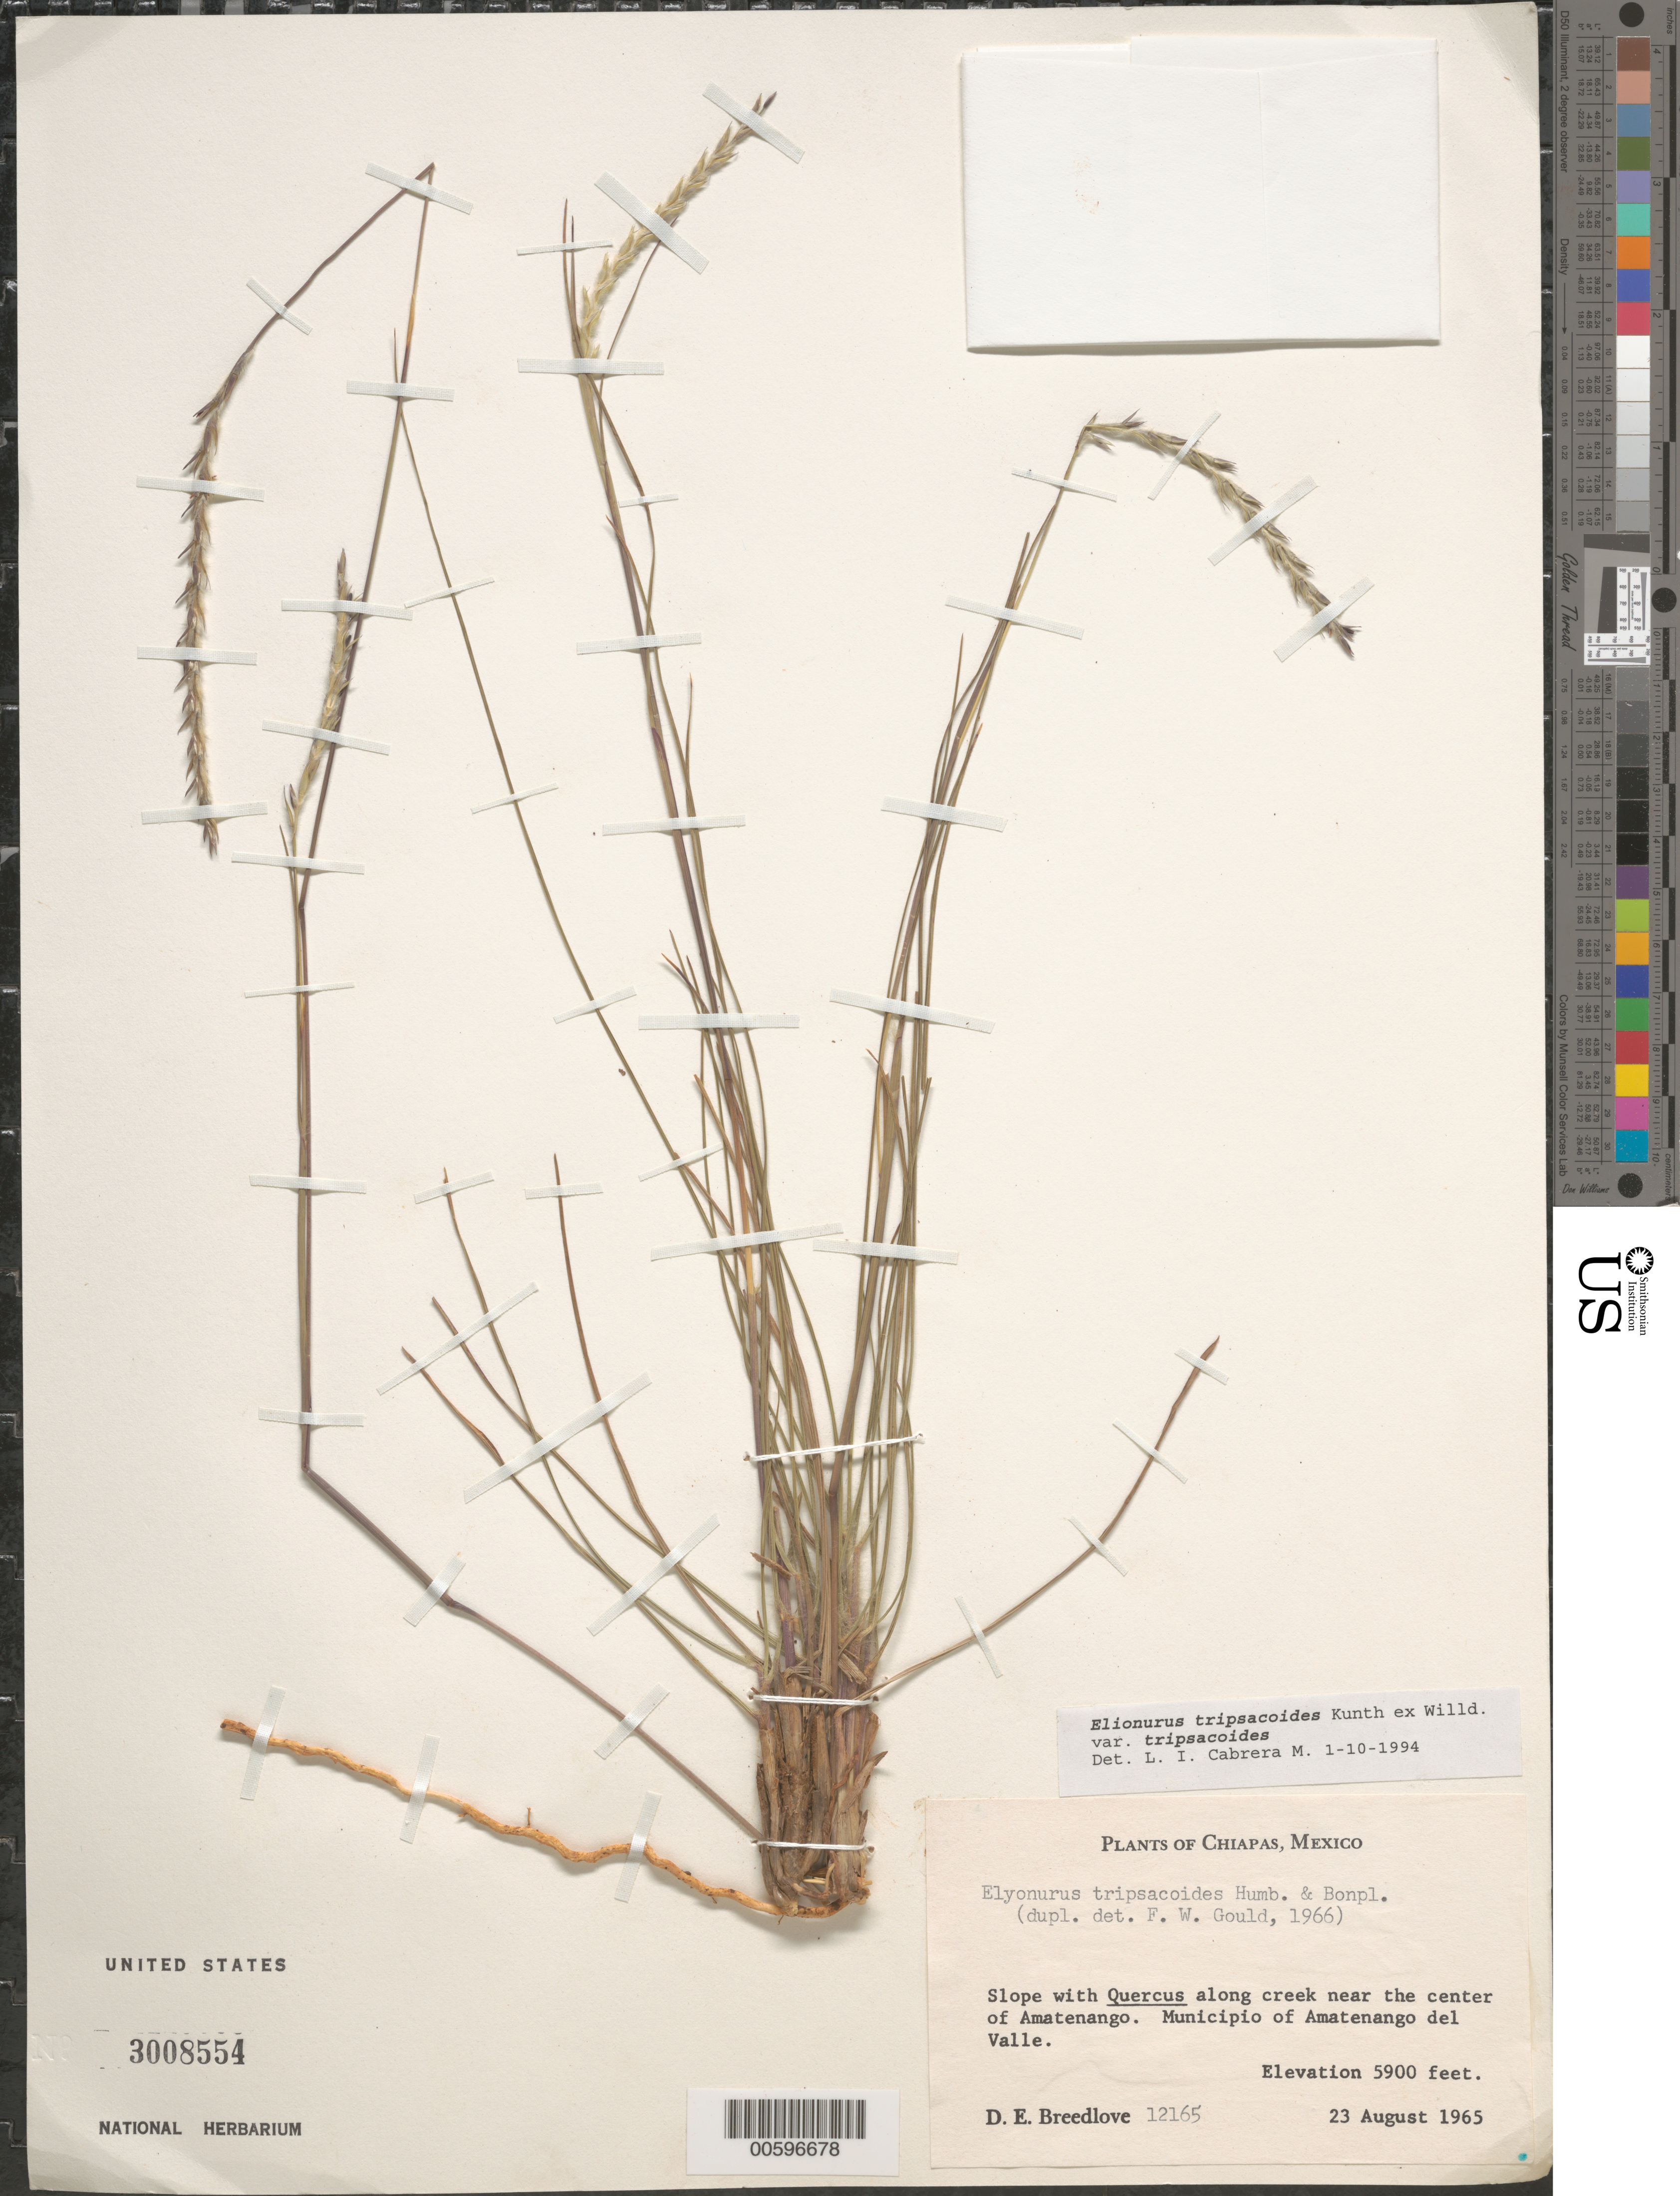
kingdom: Plantae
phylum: Tracheophyta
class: Liliopsida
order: Poales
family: Poaceae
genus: Elionurus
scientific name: Elionurus tripsacoides var. tripsacoides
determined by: Cabrera M., L. I.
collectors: D. E. Breedlove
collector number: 12165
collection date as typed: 23 Aug 1965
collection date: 1965-08-23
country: Mexico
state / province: Chiapas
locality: Near the center of Amatenango. Municipio of Amatenango del Valle.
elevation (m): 1798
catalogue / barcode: US 3008554